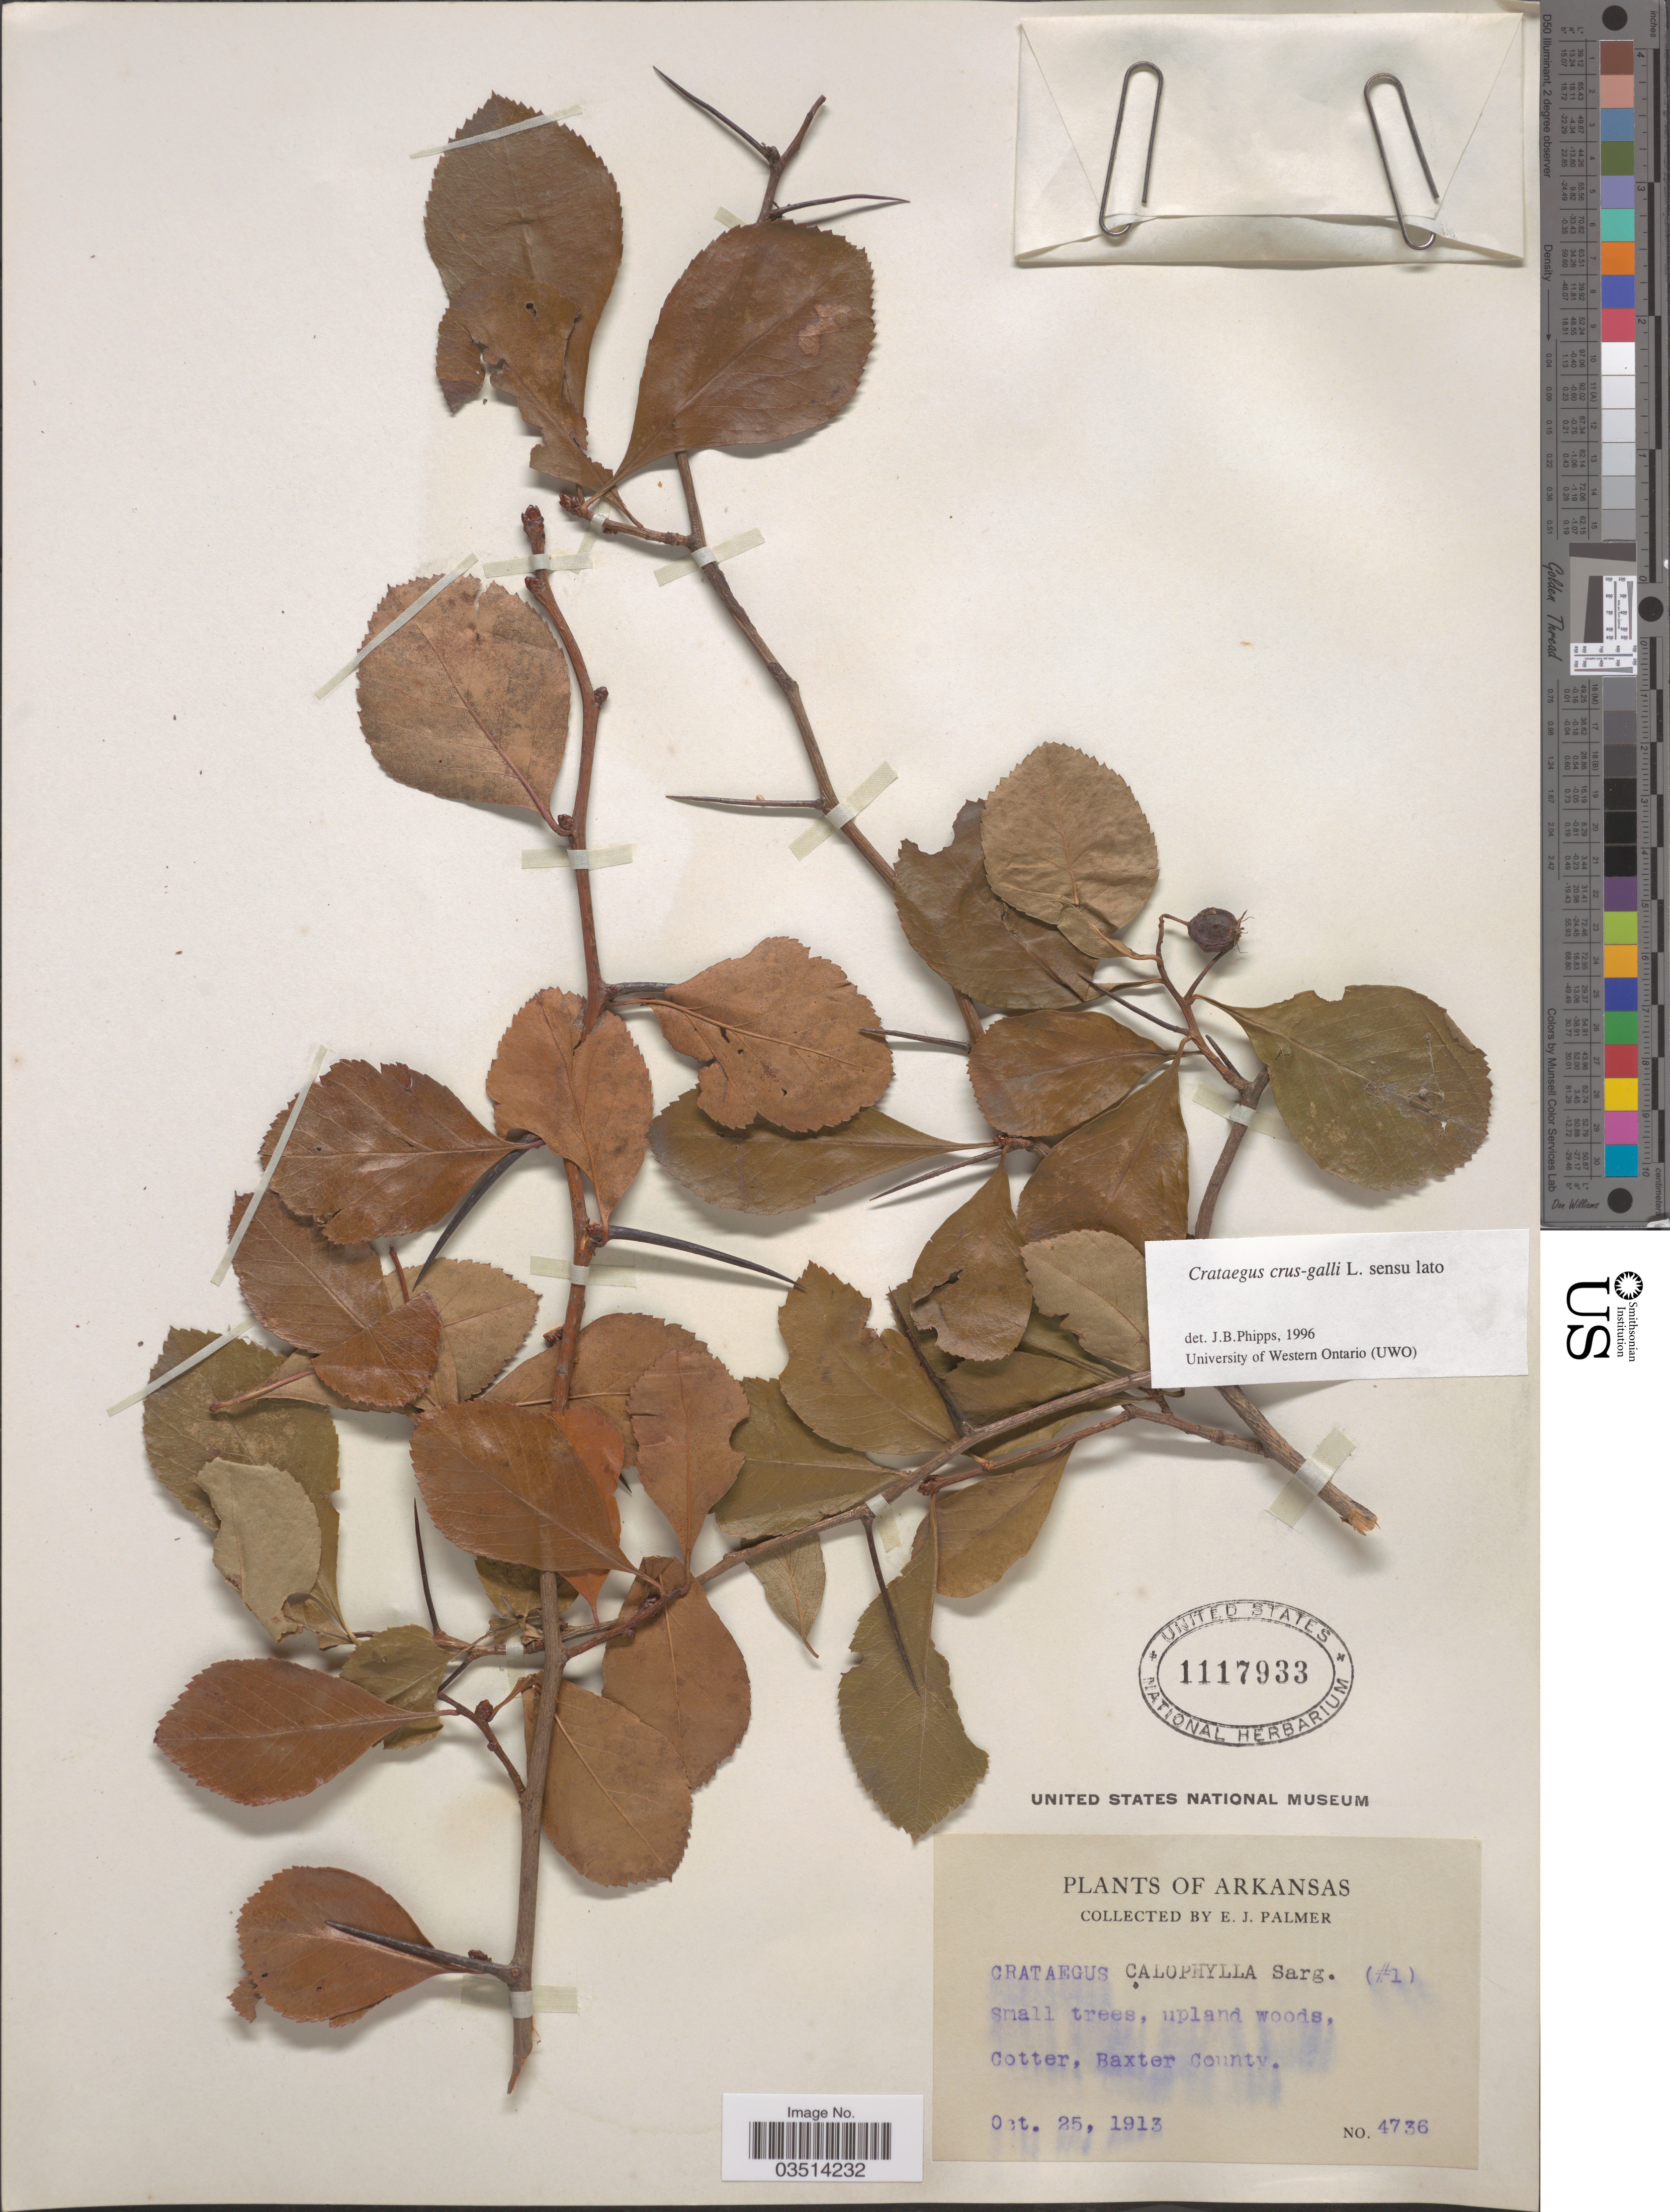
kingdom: Plantae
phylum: Tracheophyta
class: Magnoliopsida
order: Rosales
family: Rosaceae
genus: Crataegus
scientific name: Crataegus crus-galli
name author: L.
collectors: E. J. Palmer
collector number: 4736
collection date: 1913-10-25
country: United States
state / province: Arkansas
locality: Cotter, Baxter County.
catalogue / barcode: US 1117933